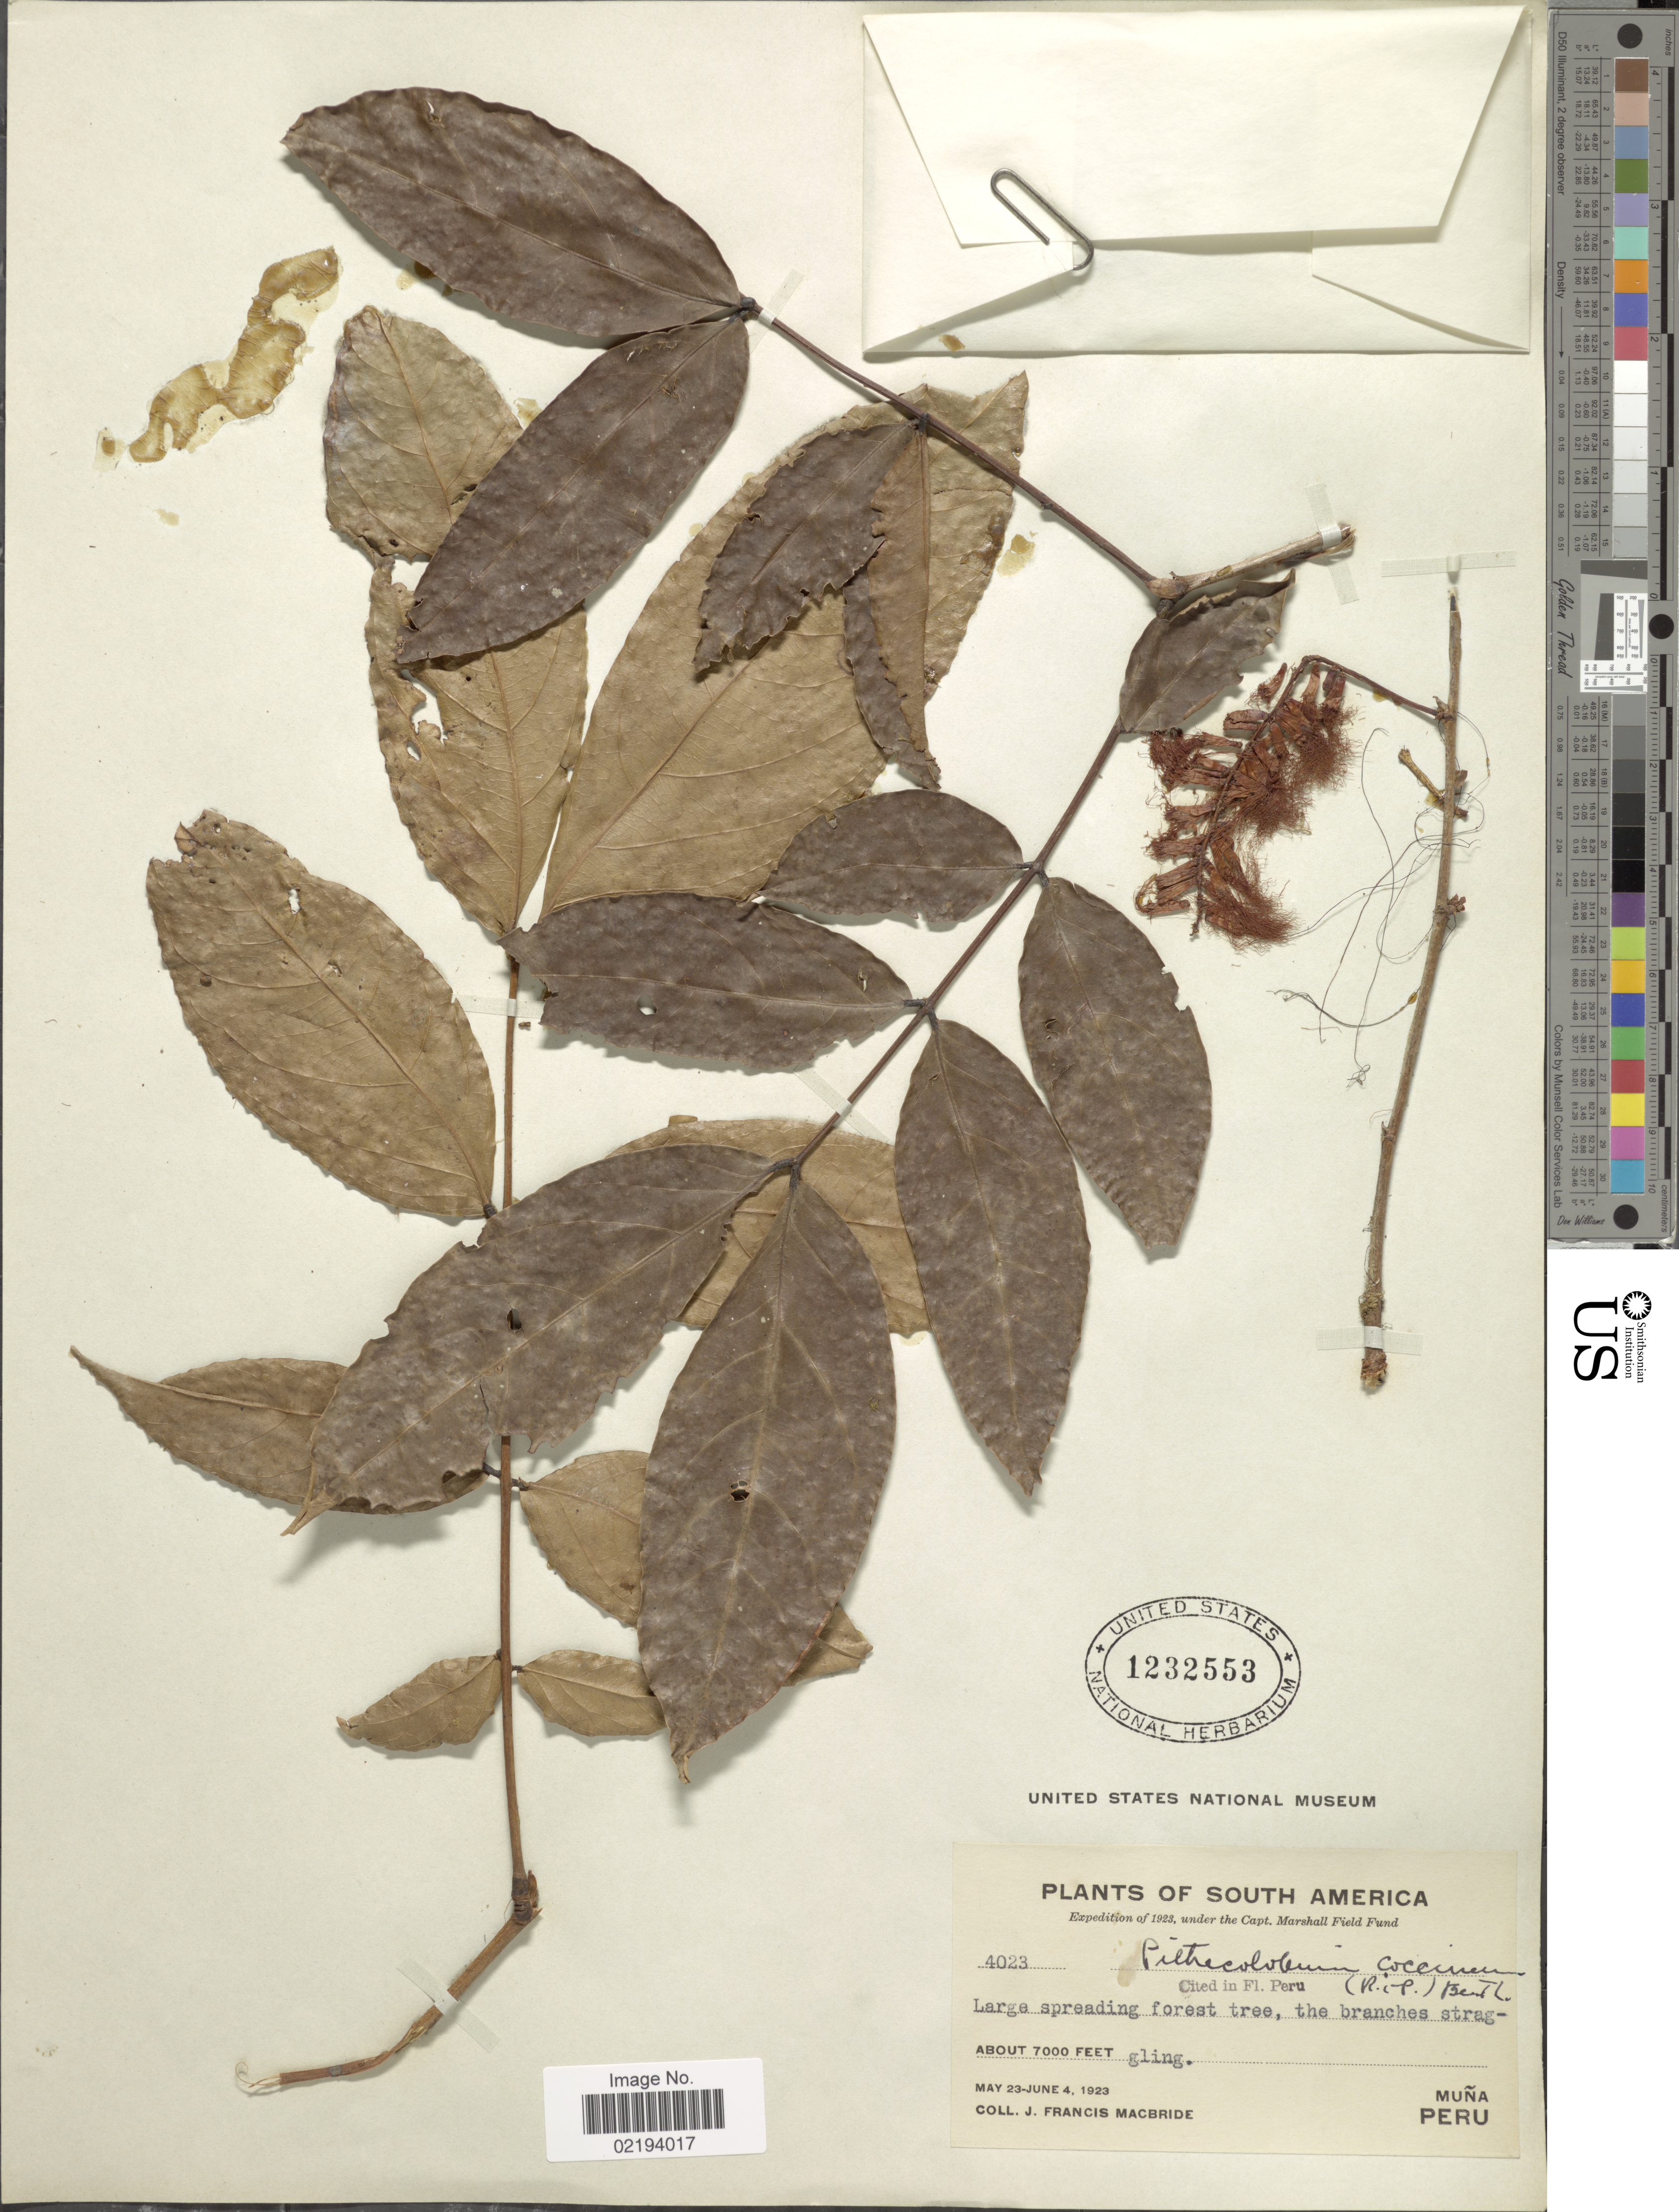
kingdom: Plantae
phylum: Tracheophyta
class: Magnoliopsida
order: Fabales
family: Fabaceae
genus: Zygia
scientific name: Zygia coccinea var. coccinea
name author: (G. Don) L. Rico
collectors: J. F. Macbride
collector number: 4023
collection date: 1923-05-23/1923-06-04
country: Peru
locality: Large spreading forest tree, the branches stragling, Muña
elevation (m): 2134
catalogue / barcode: US 1232553